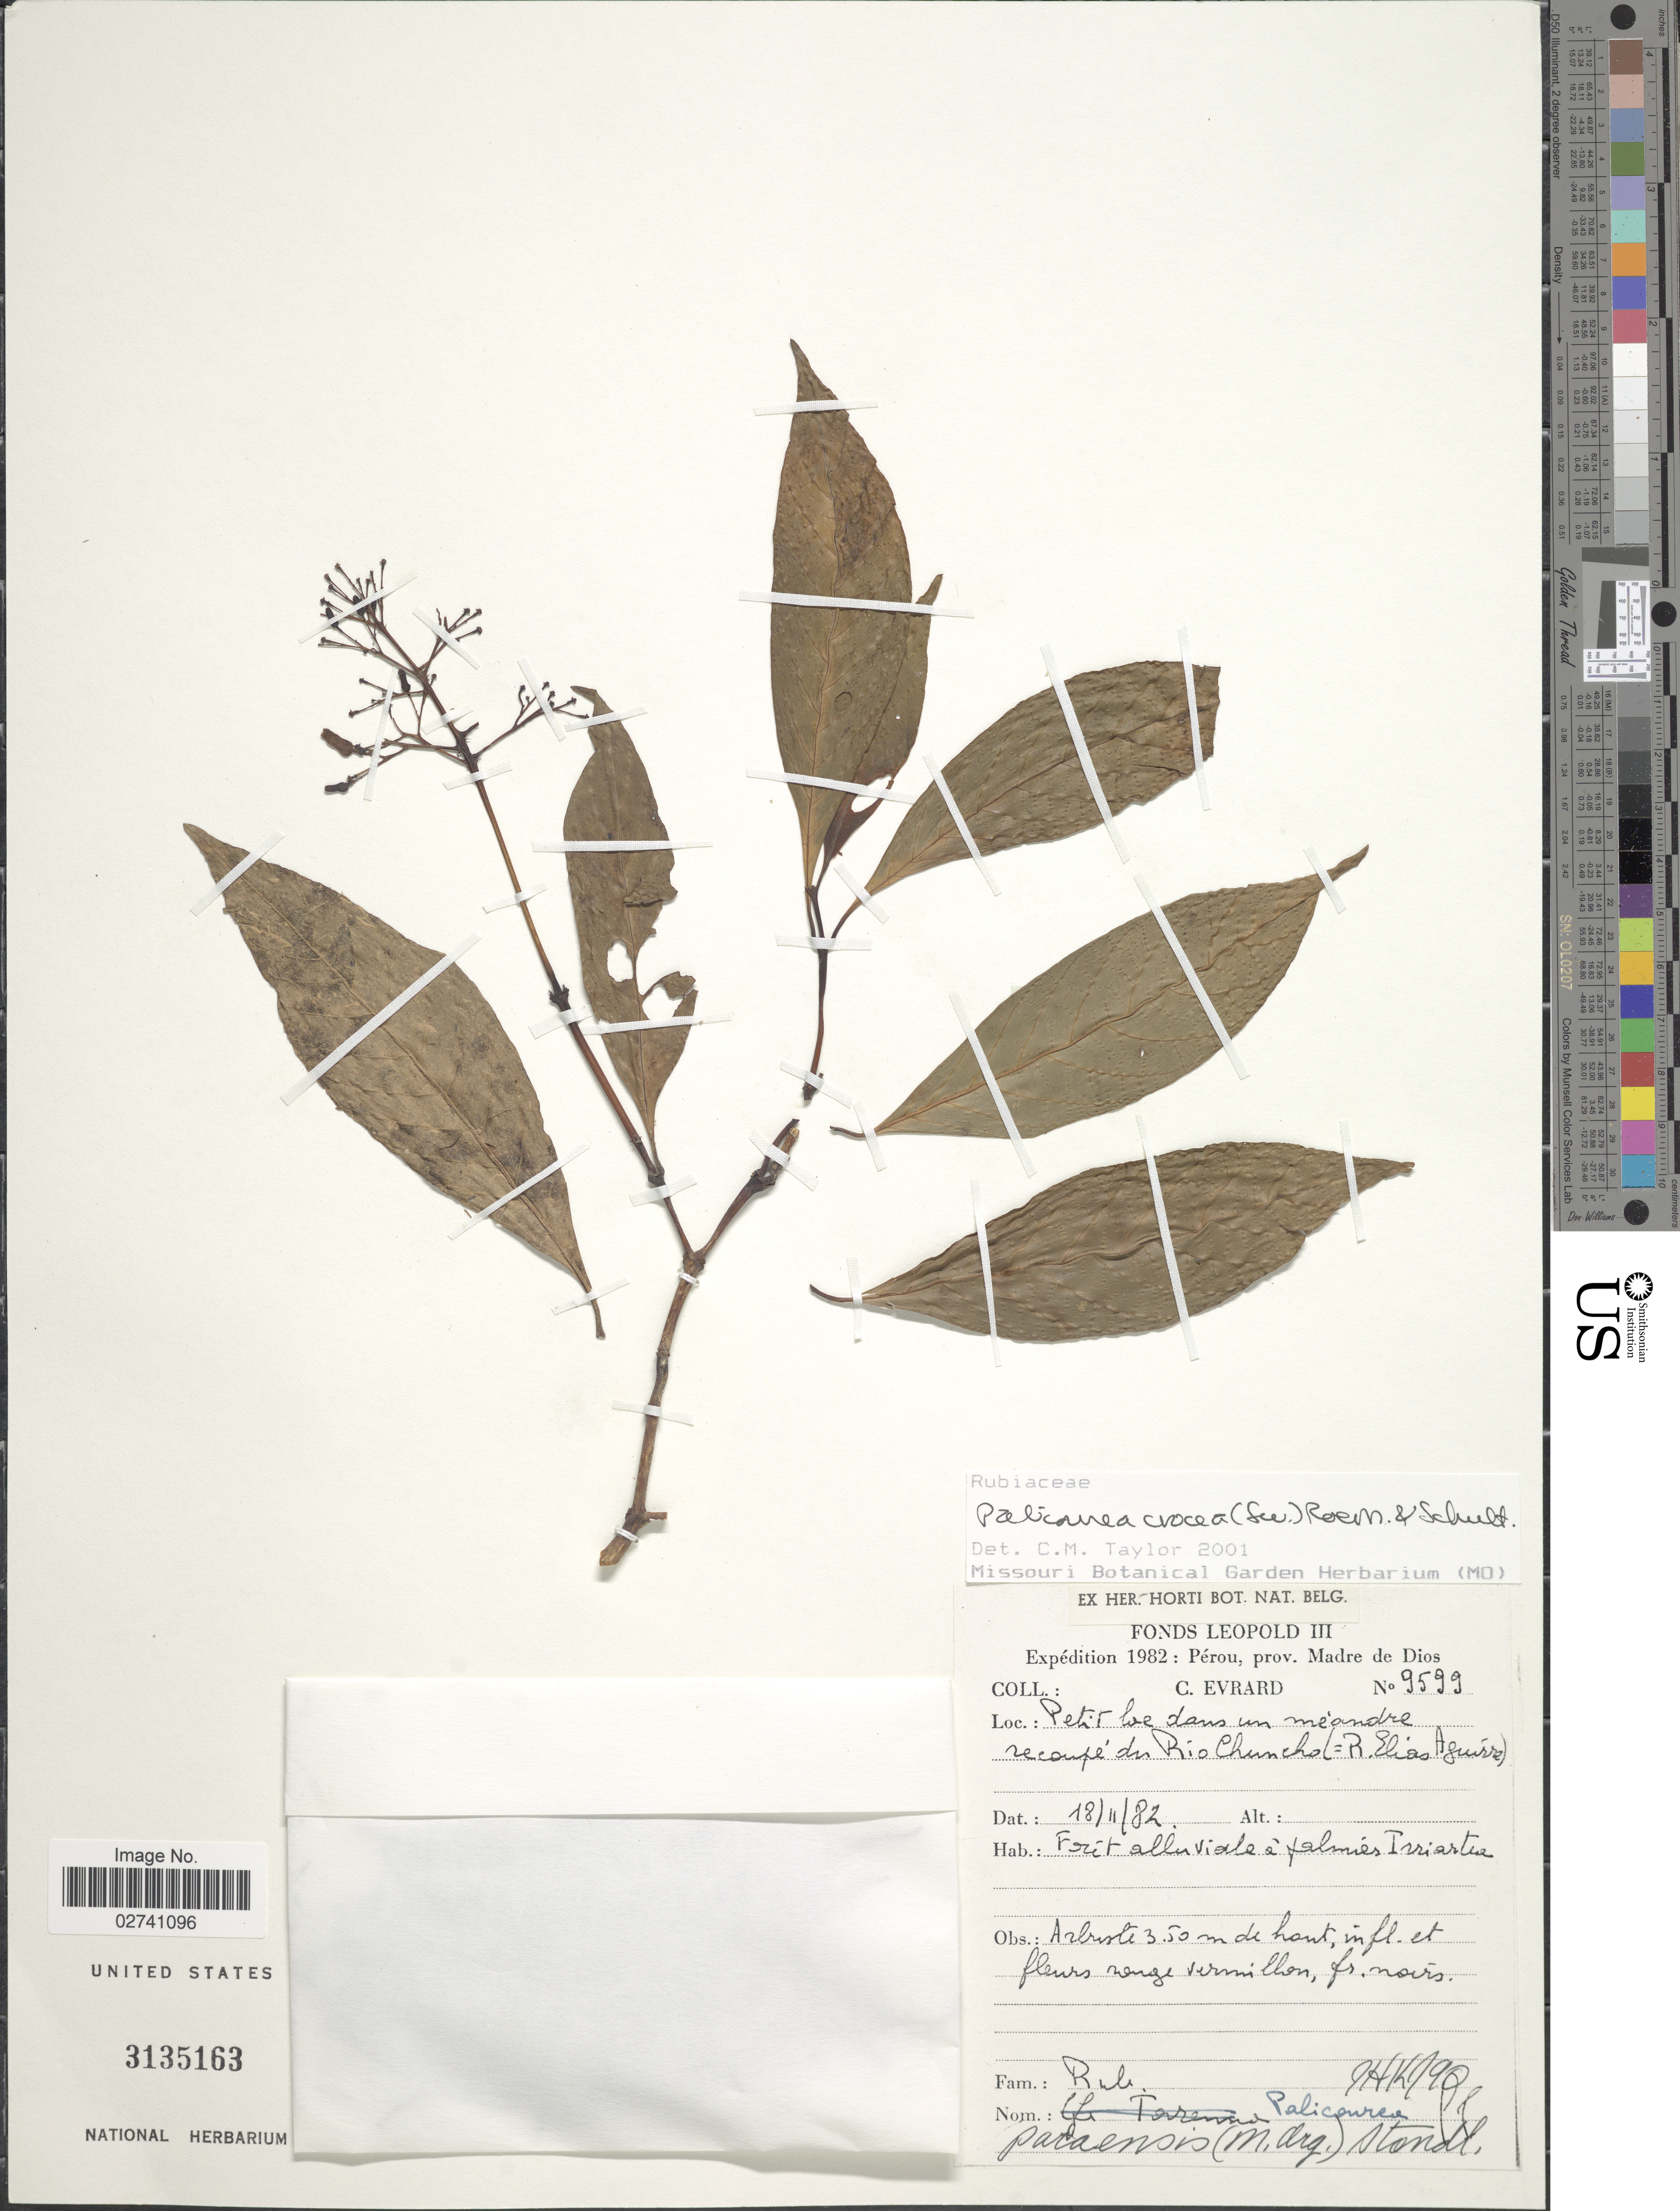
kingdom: Plantae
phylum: Tracheophyta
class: Magnoliopsida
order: Gentianales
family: Rubiaceae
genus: Palicourea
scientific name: Palicourea crocea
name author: (Sw.) Schult.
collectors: C. Evrard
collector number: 9599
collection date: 1982-02-18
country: Peru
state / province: Madre de Dios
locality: Dans un méandre recoupé Río Chuncho (=R. Elias Aguirre)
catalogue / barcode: US 3135163